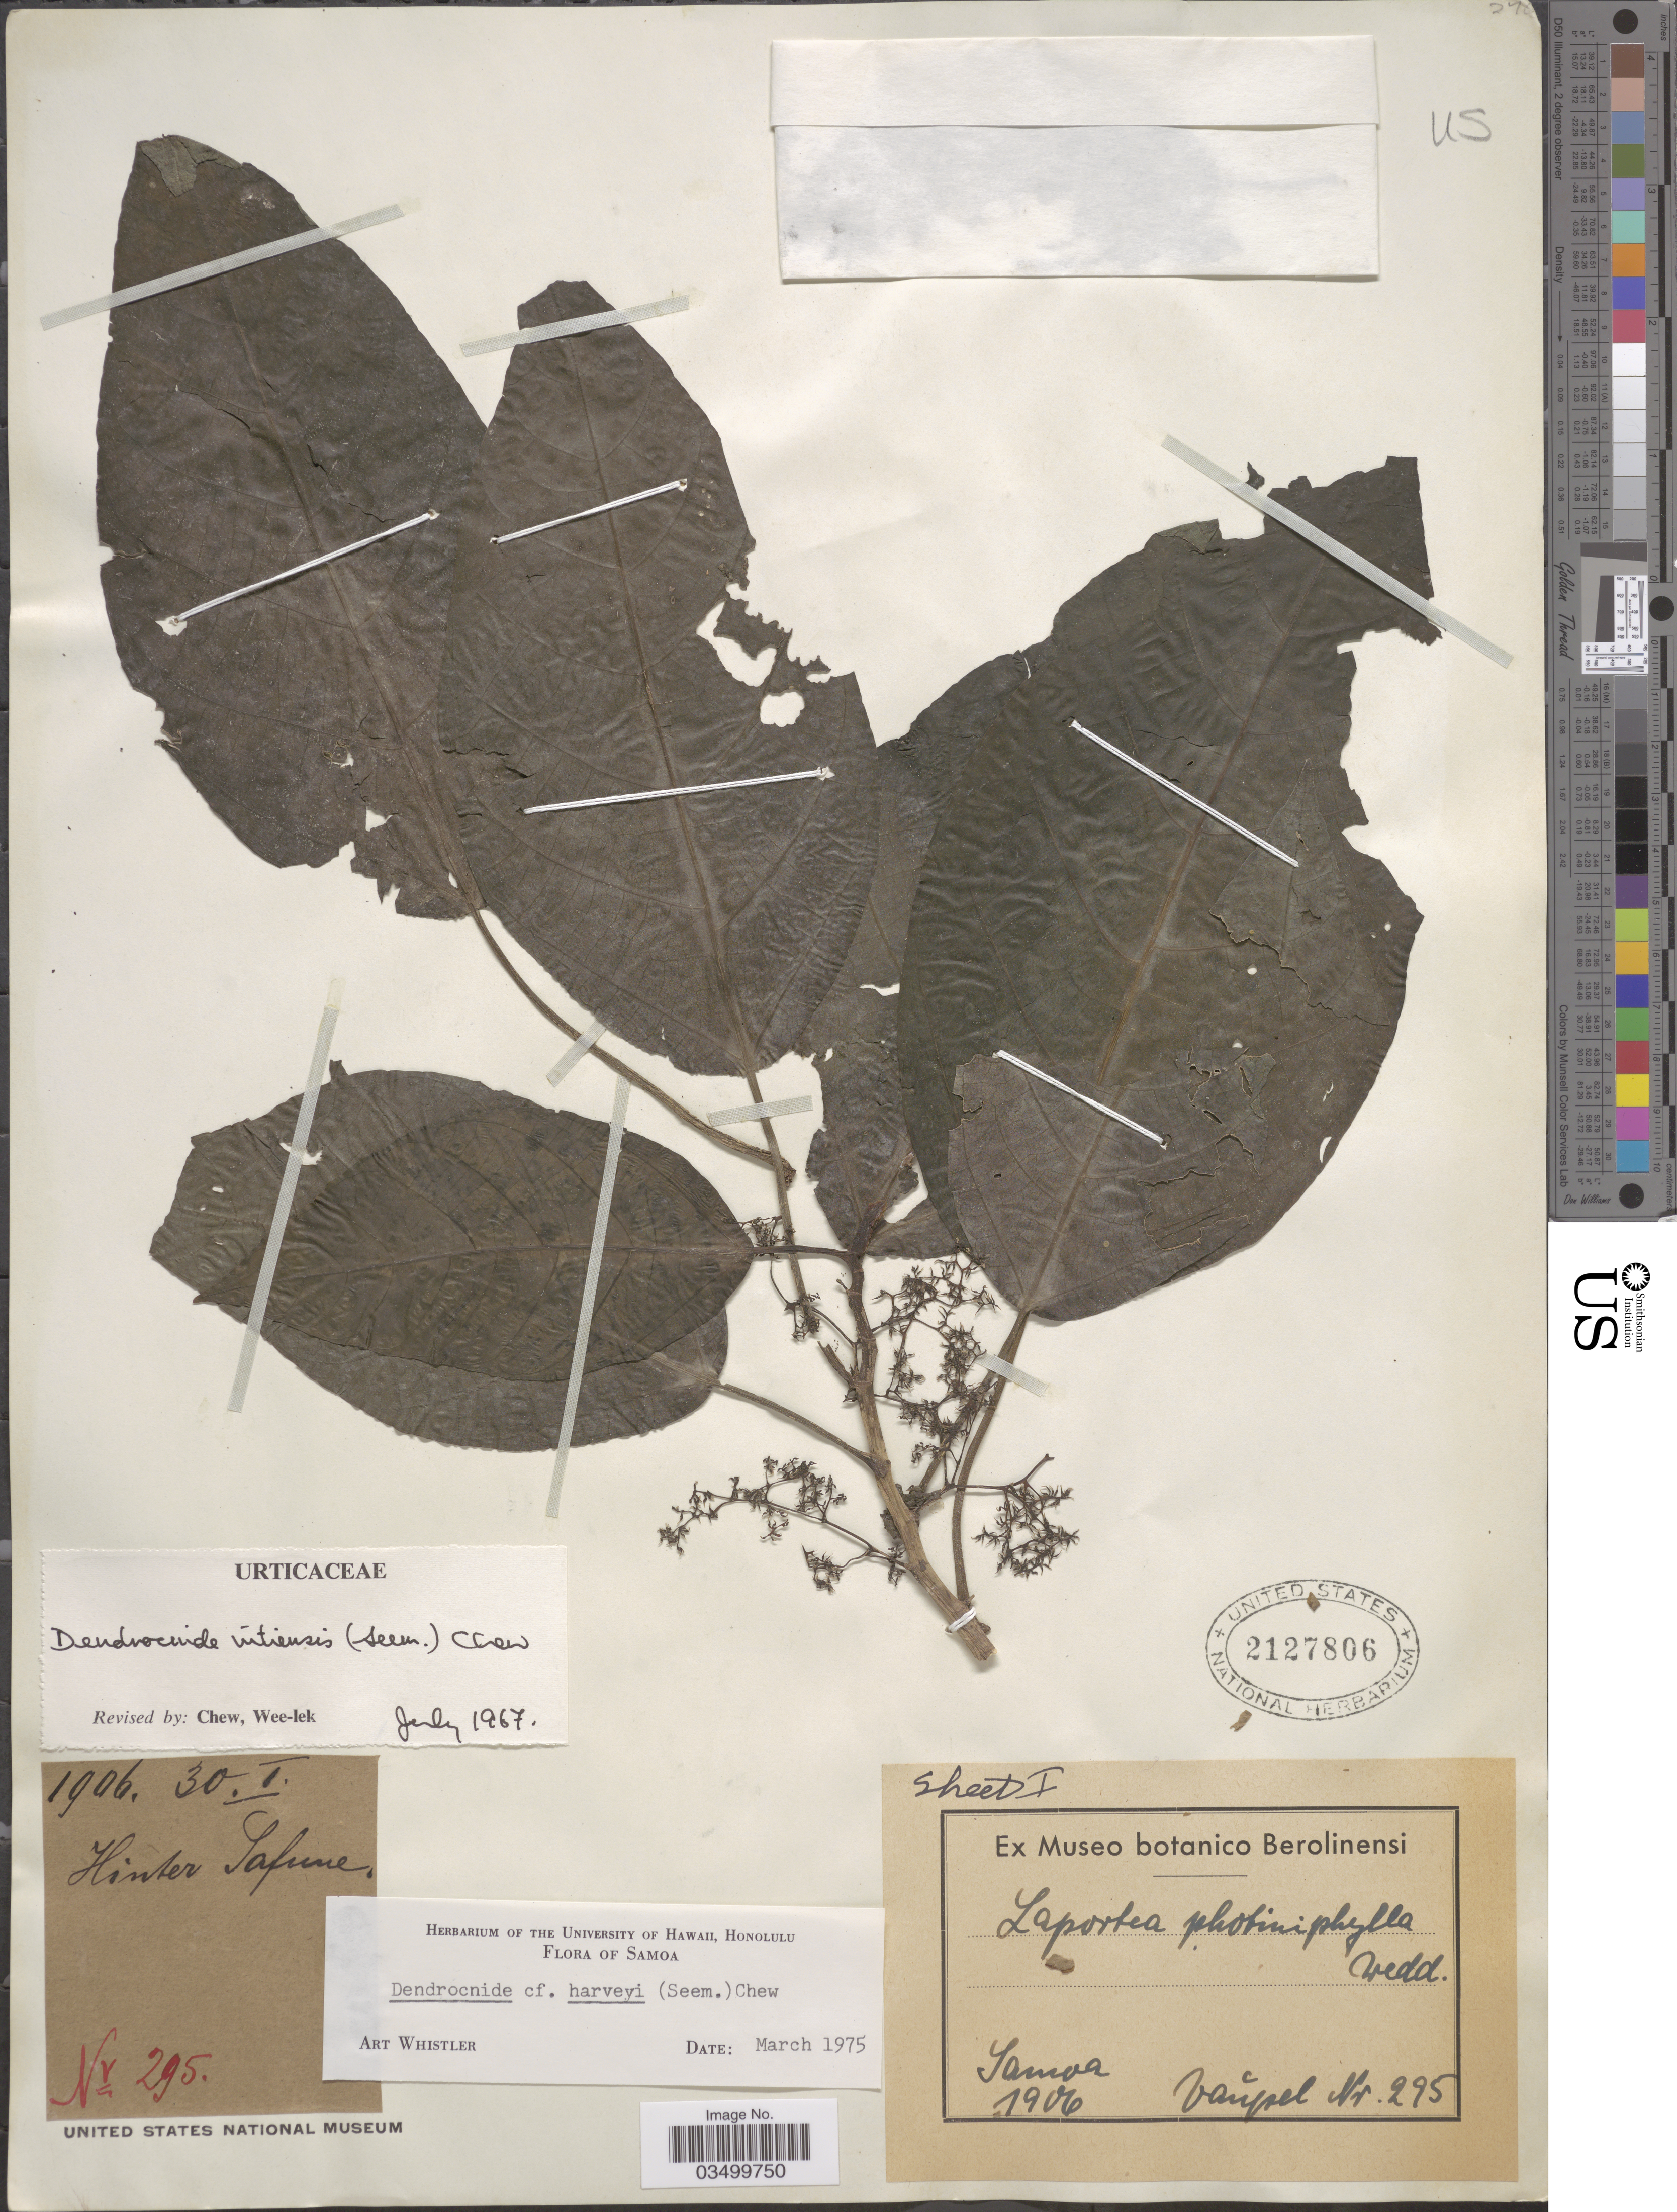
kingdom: Plantae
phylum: Tracheophyta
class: Magnoliopsida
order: Rosales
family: Urticaceae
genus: Dendrocnide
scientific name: Dendrocnide harveyi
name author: (Seem.) Chew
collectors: Vaupel, --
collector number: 295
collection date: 1906-01-30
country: Samoa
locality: Samoa.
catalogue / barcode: US 2127806